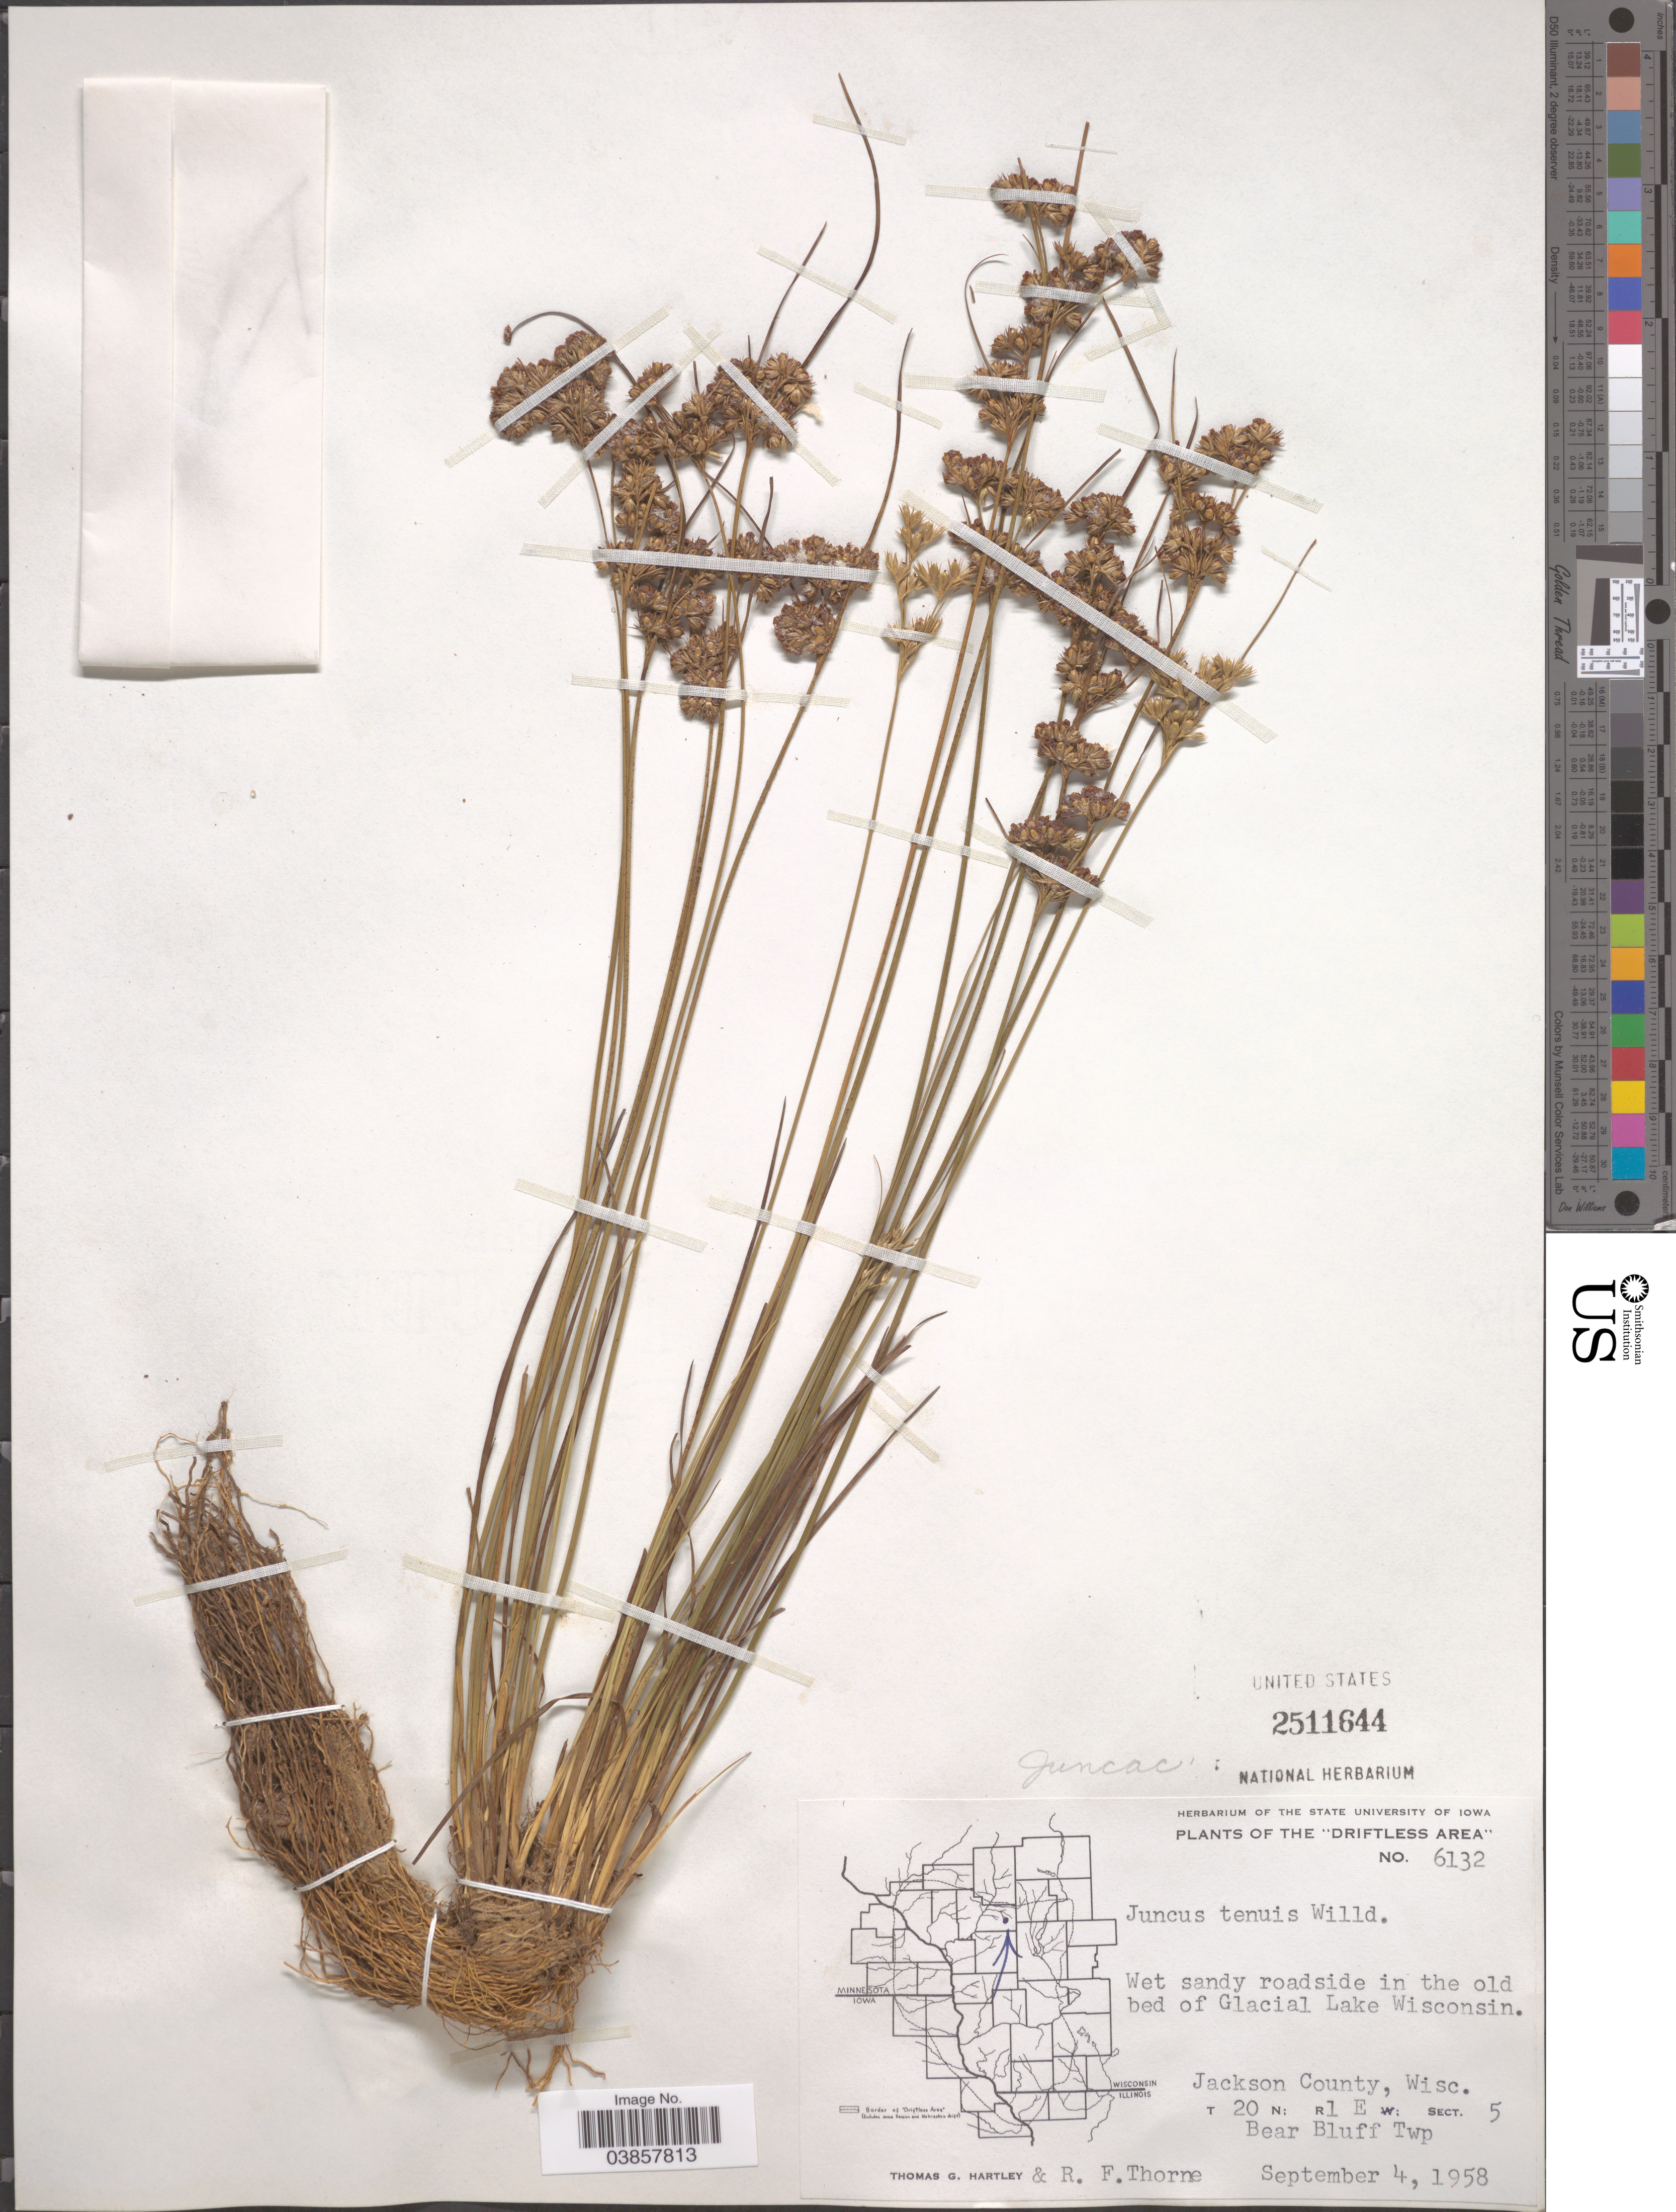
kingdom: Plantae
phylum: Tracheophyta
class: Liliopsida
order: Poales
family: Juncaceae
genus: Juncus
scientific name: Juncus tenuis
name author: Willd.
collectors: T. G. Hartley & R. Thorne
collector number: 6132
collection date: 1958-09-04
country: United States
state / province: Wisconsin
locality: Driftless Area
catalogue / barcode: US 2511644